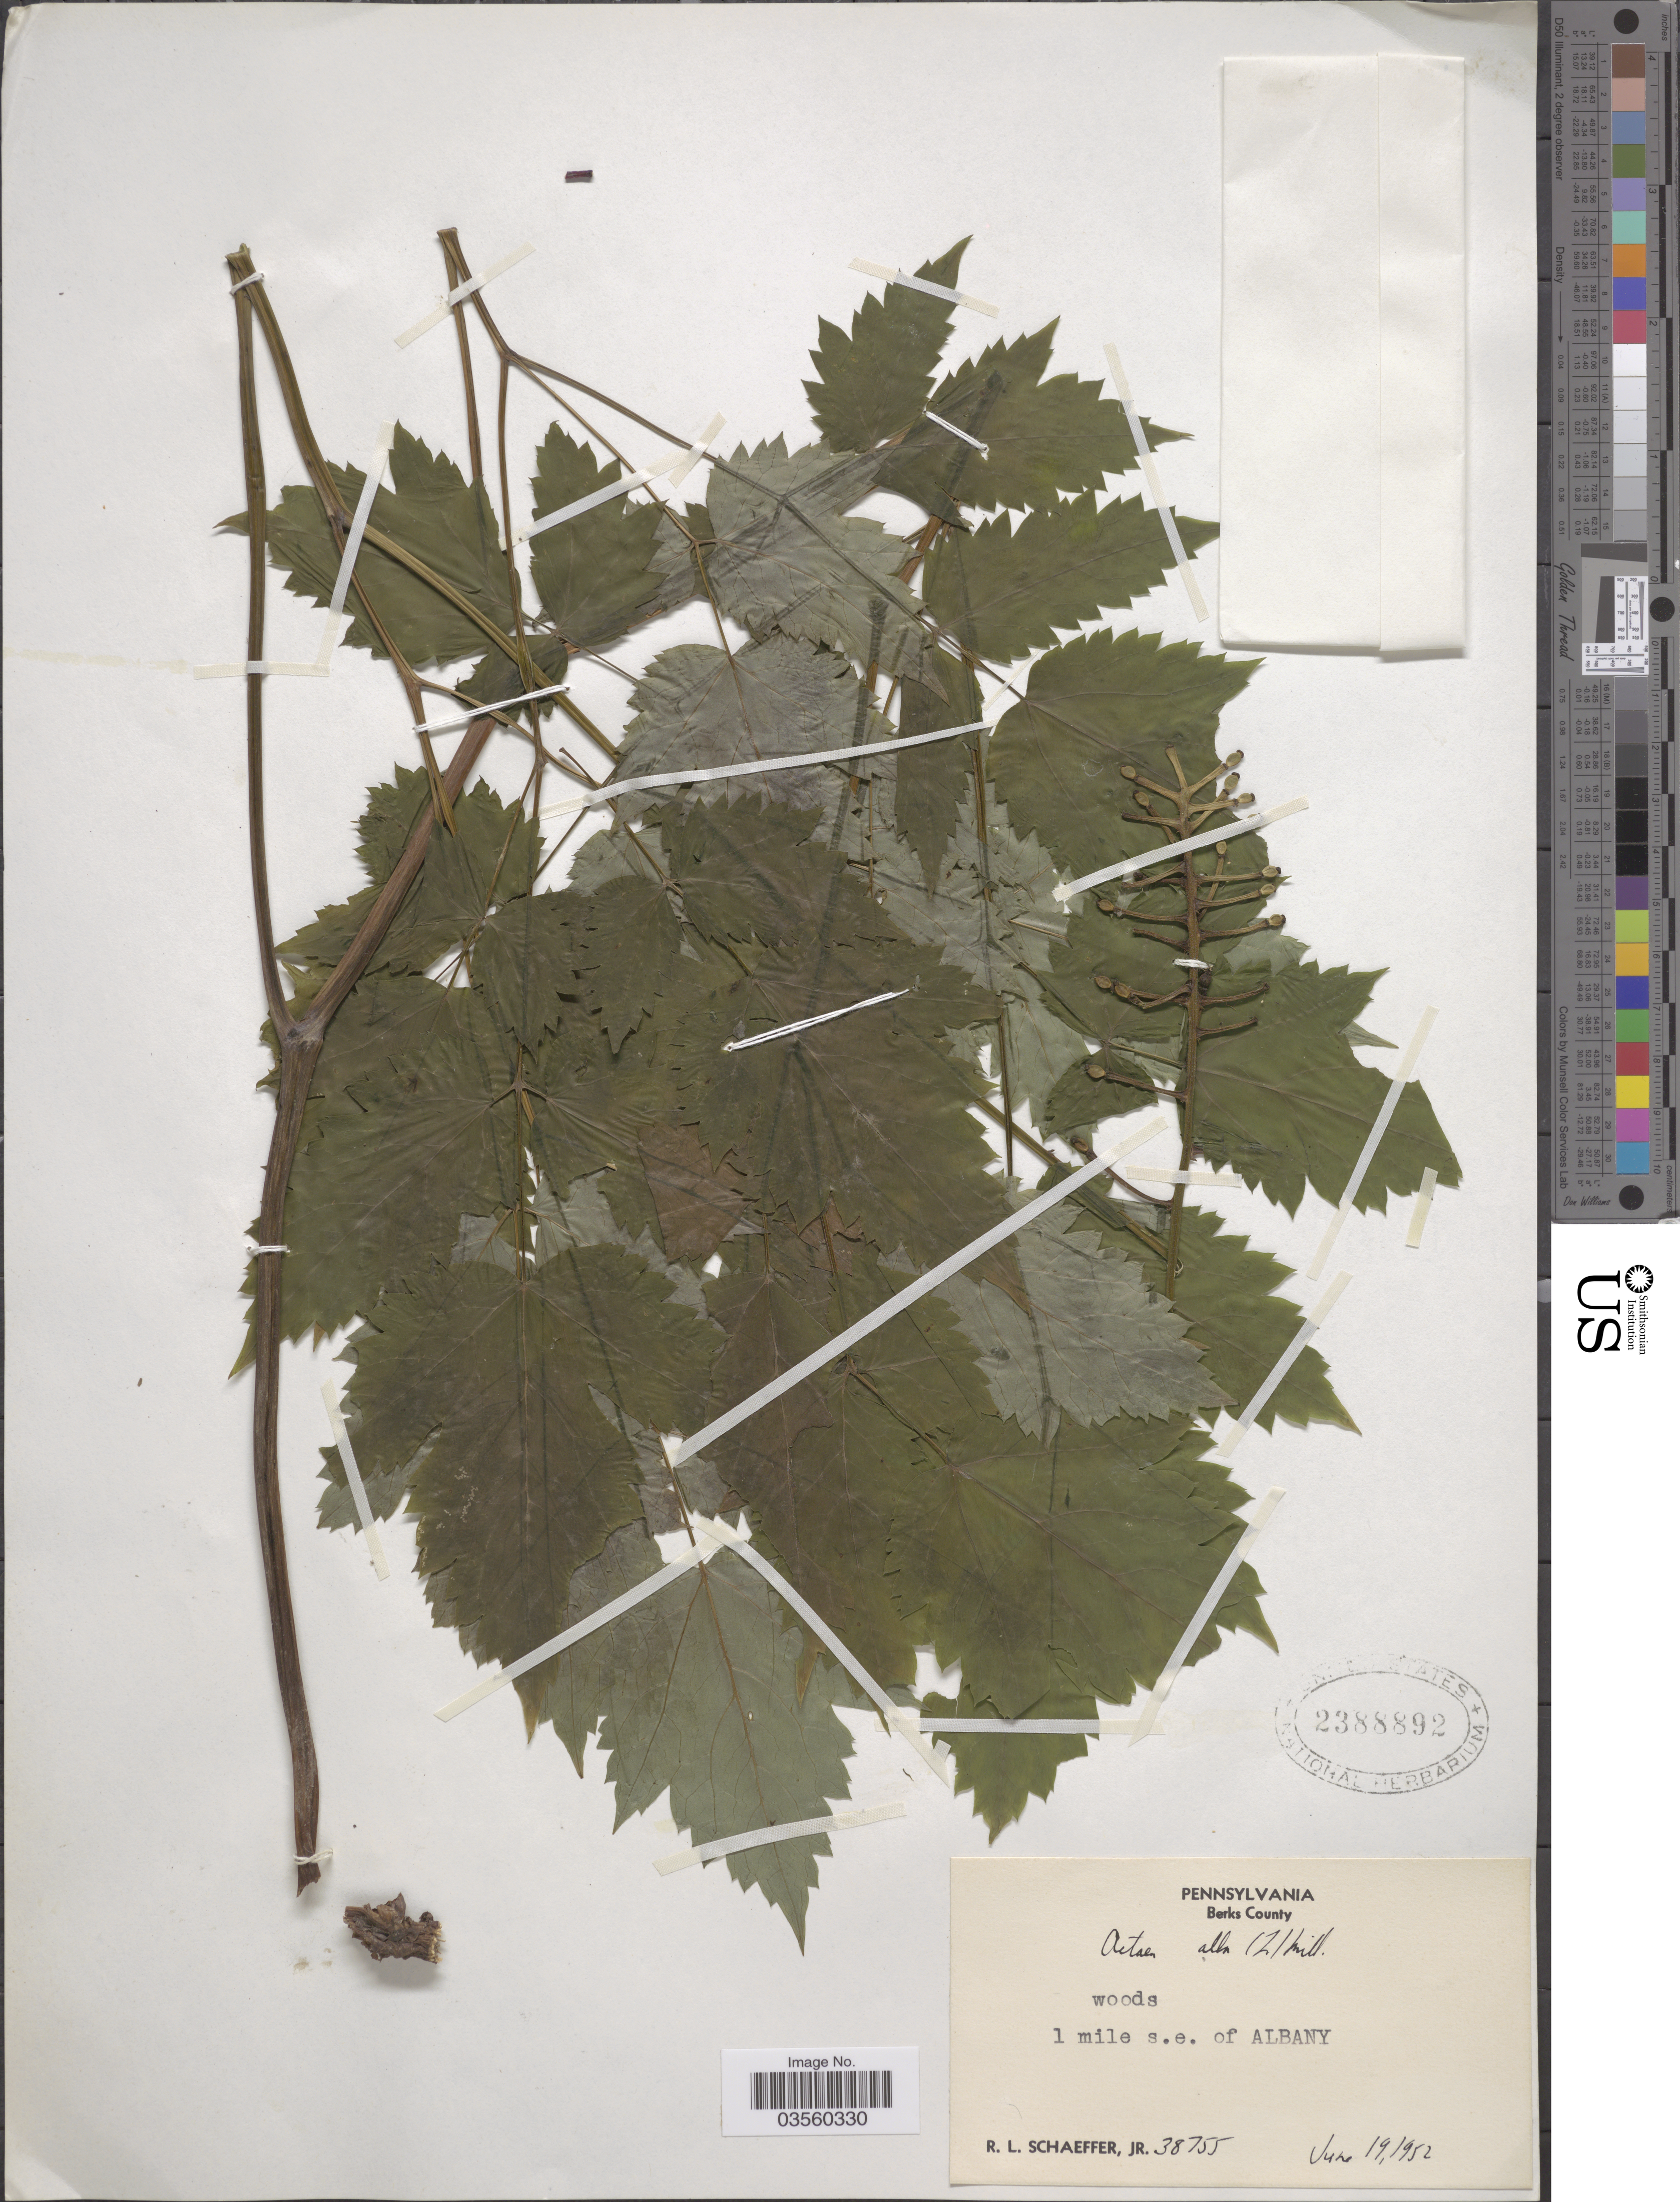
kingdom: Plantae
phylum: Tracheophyta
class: Magnoliopsida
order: Ranunculales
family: Ranunculaceae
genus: Actaea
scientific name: Actaea pachypoda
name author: Elliott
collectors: R. L. Schaeffer Jr.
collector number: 38755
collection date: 1952-06-19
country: United States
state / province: Pennsylvania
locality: Berks County. 1 mile s.e. of Albany.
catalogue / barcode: US 2388892